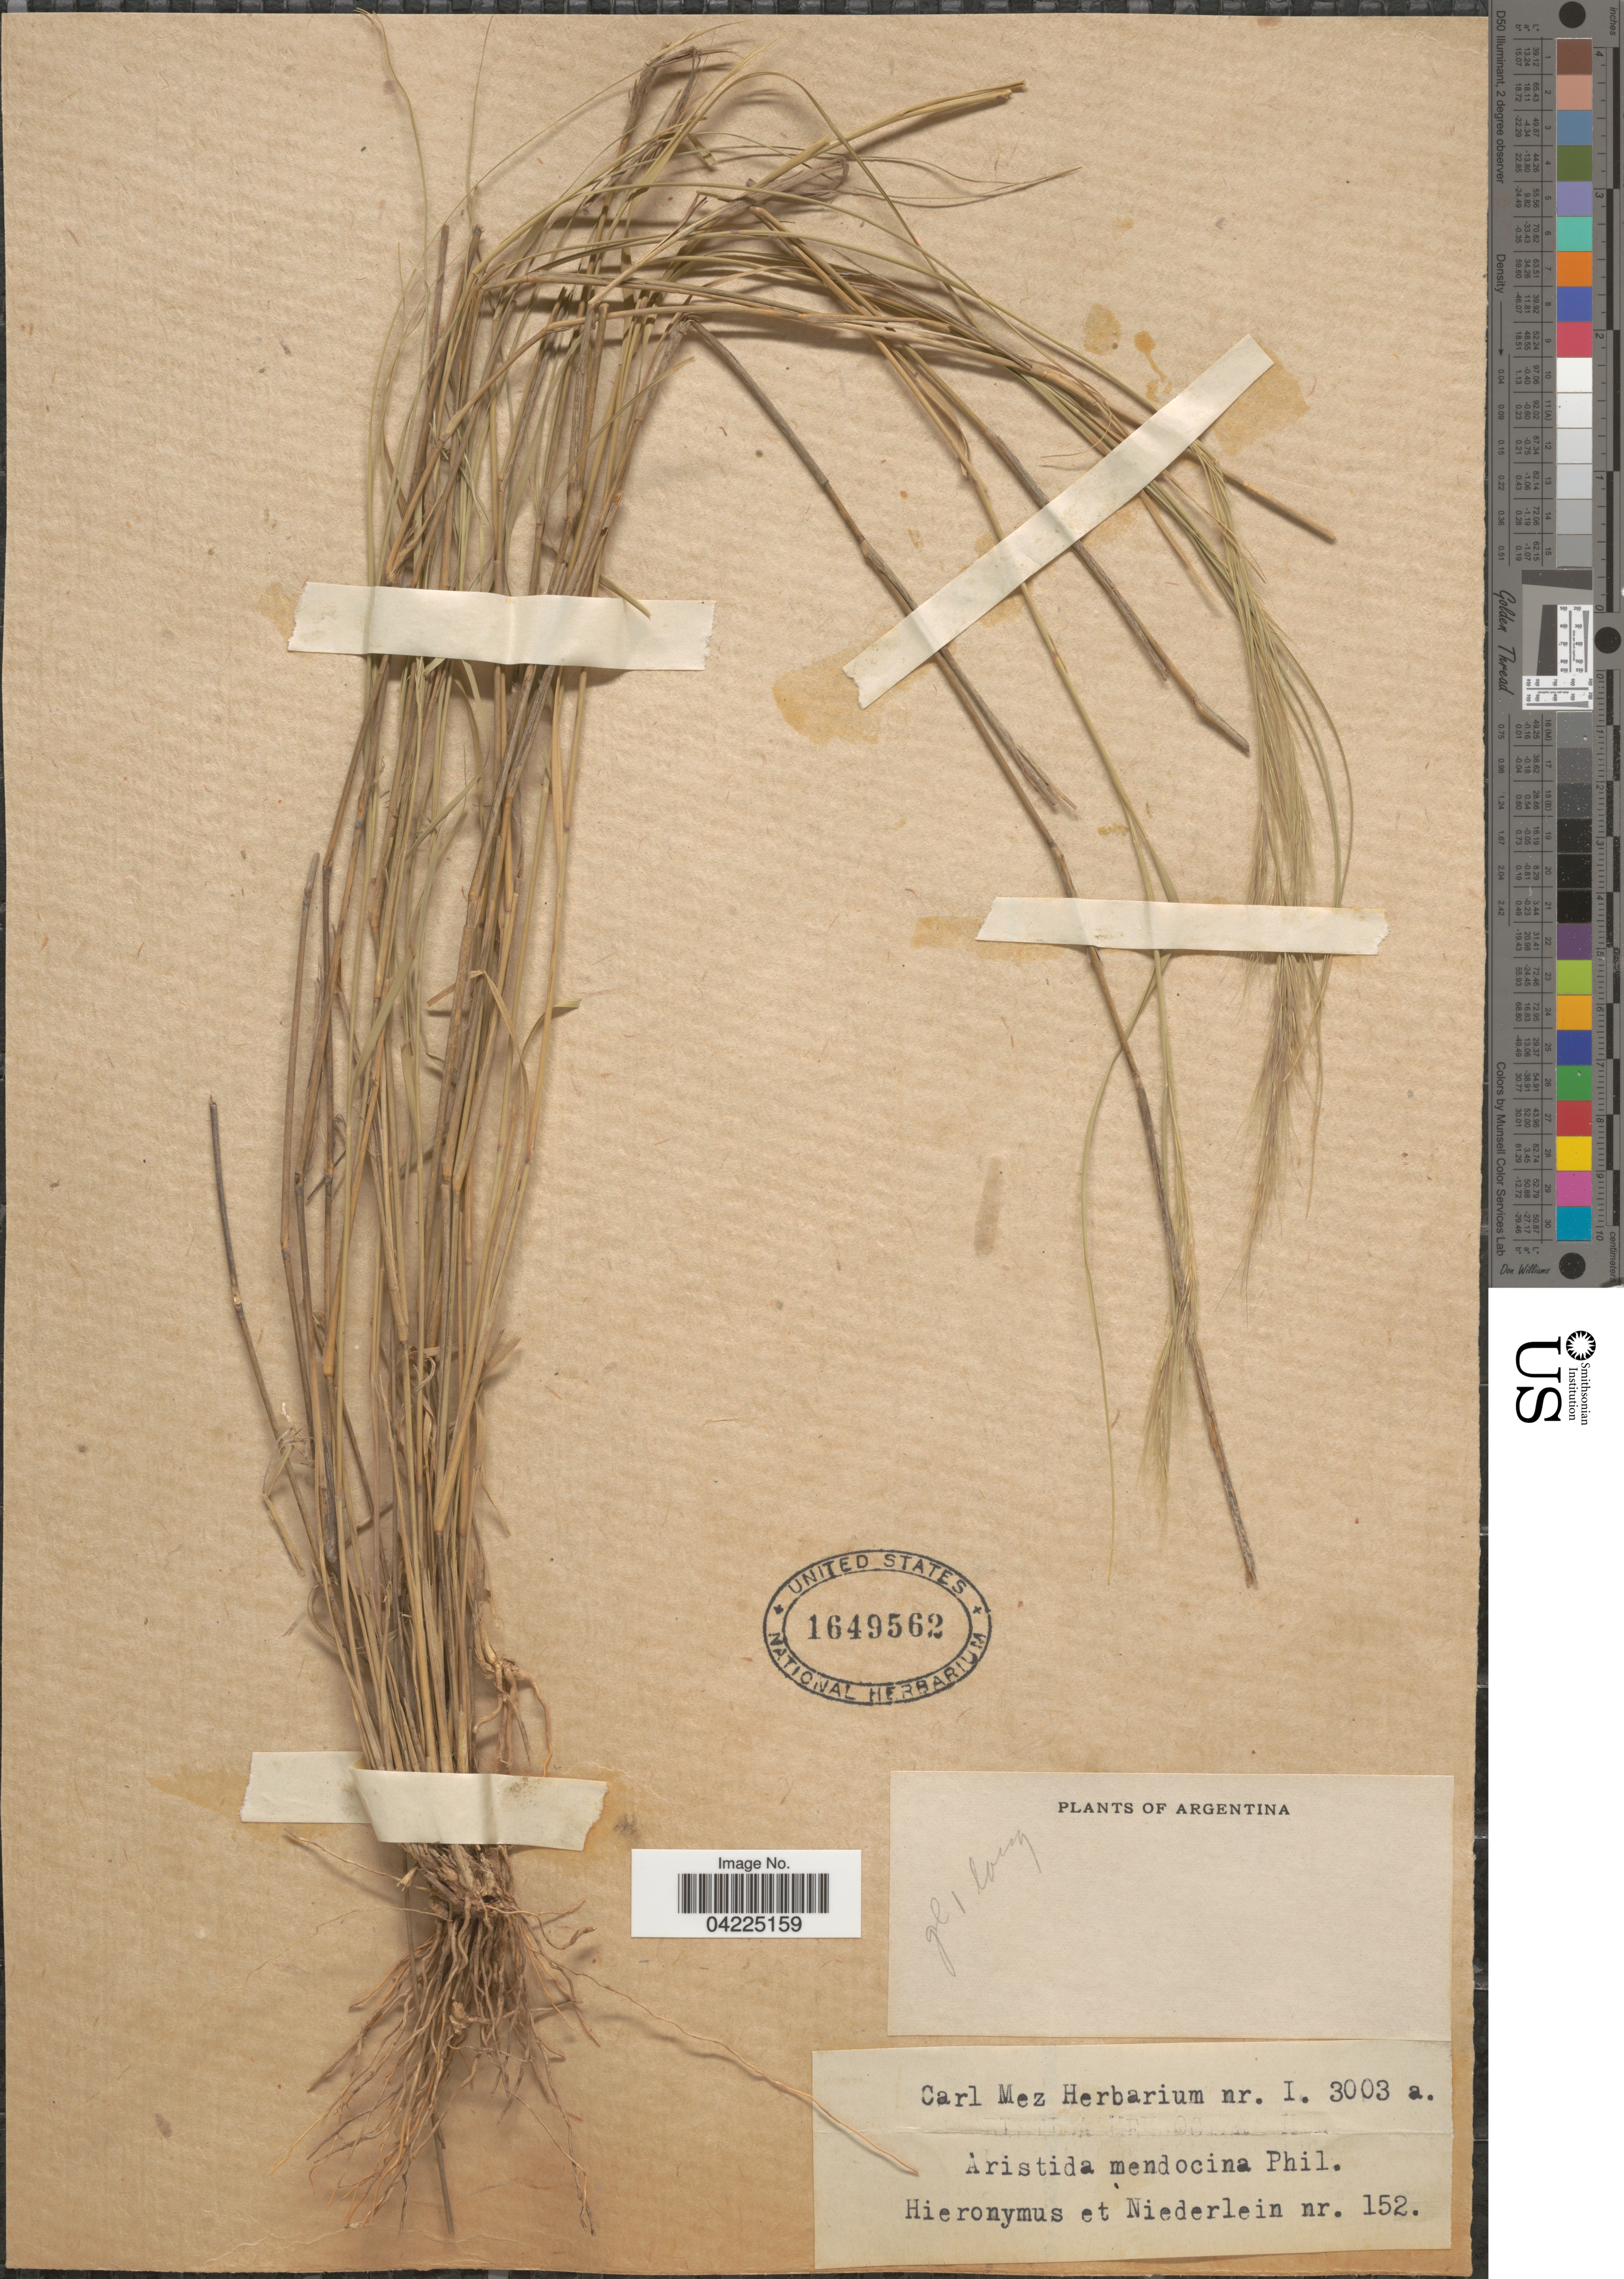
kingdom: Plantae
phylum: Tracheophyta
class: Liliopsida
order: Poales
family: Poaceae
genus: Aristida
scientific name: Aristida mendocina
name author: Phil.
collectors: -. Hieronymus & Niederlein, --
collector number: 152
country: Argentina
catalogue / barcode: US 1649562